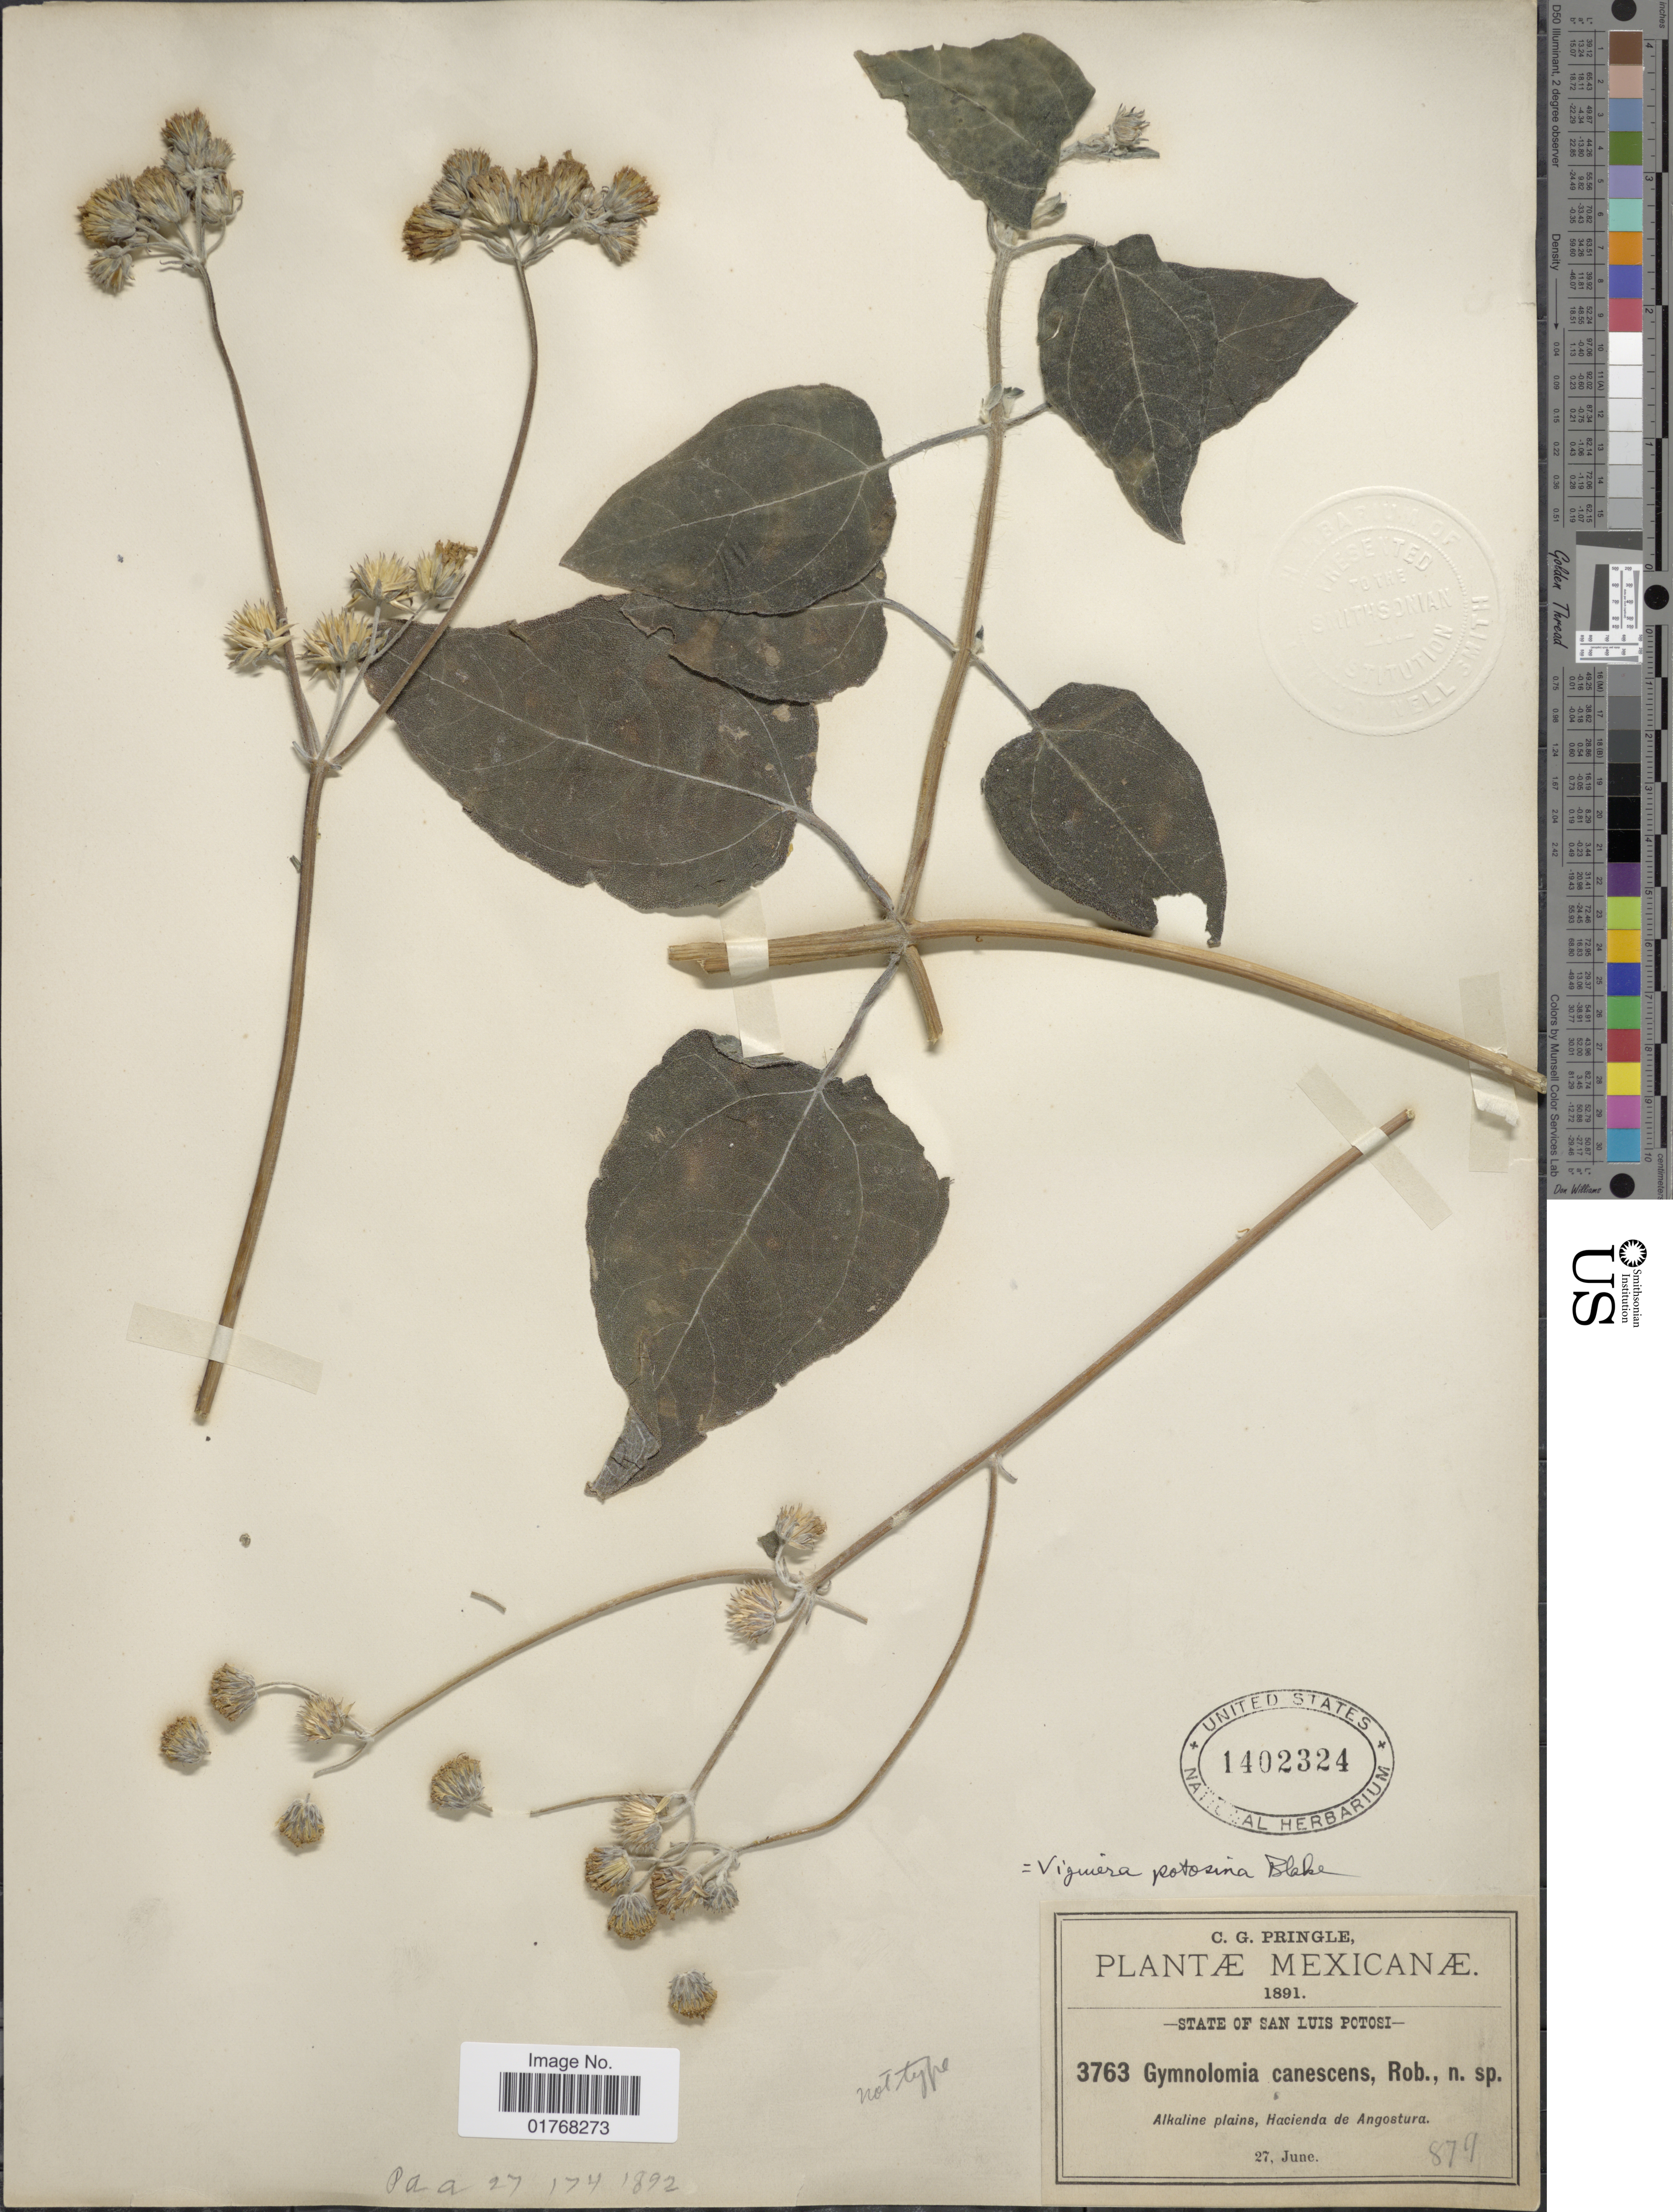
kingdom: Plantae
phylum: Tracheophyta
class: Magnoliopsida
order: Asterales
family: Asteraceae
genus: Viguiera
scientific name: Viguiera potosina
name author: S.F. Blake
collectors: C. G. Pringle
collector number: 3763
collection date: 1891-06-27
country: Mexico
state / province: San Luis Potosí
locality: Alkaline plains, Hacienda de Angostura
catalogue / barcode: US 1402324